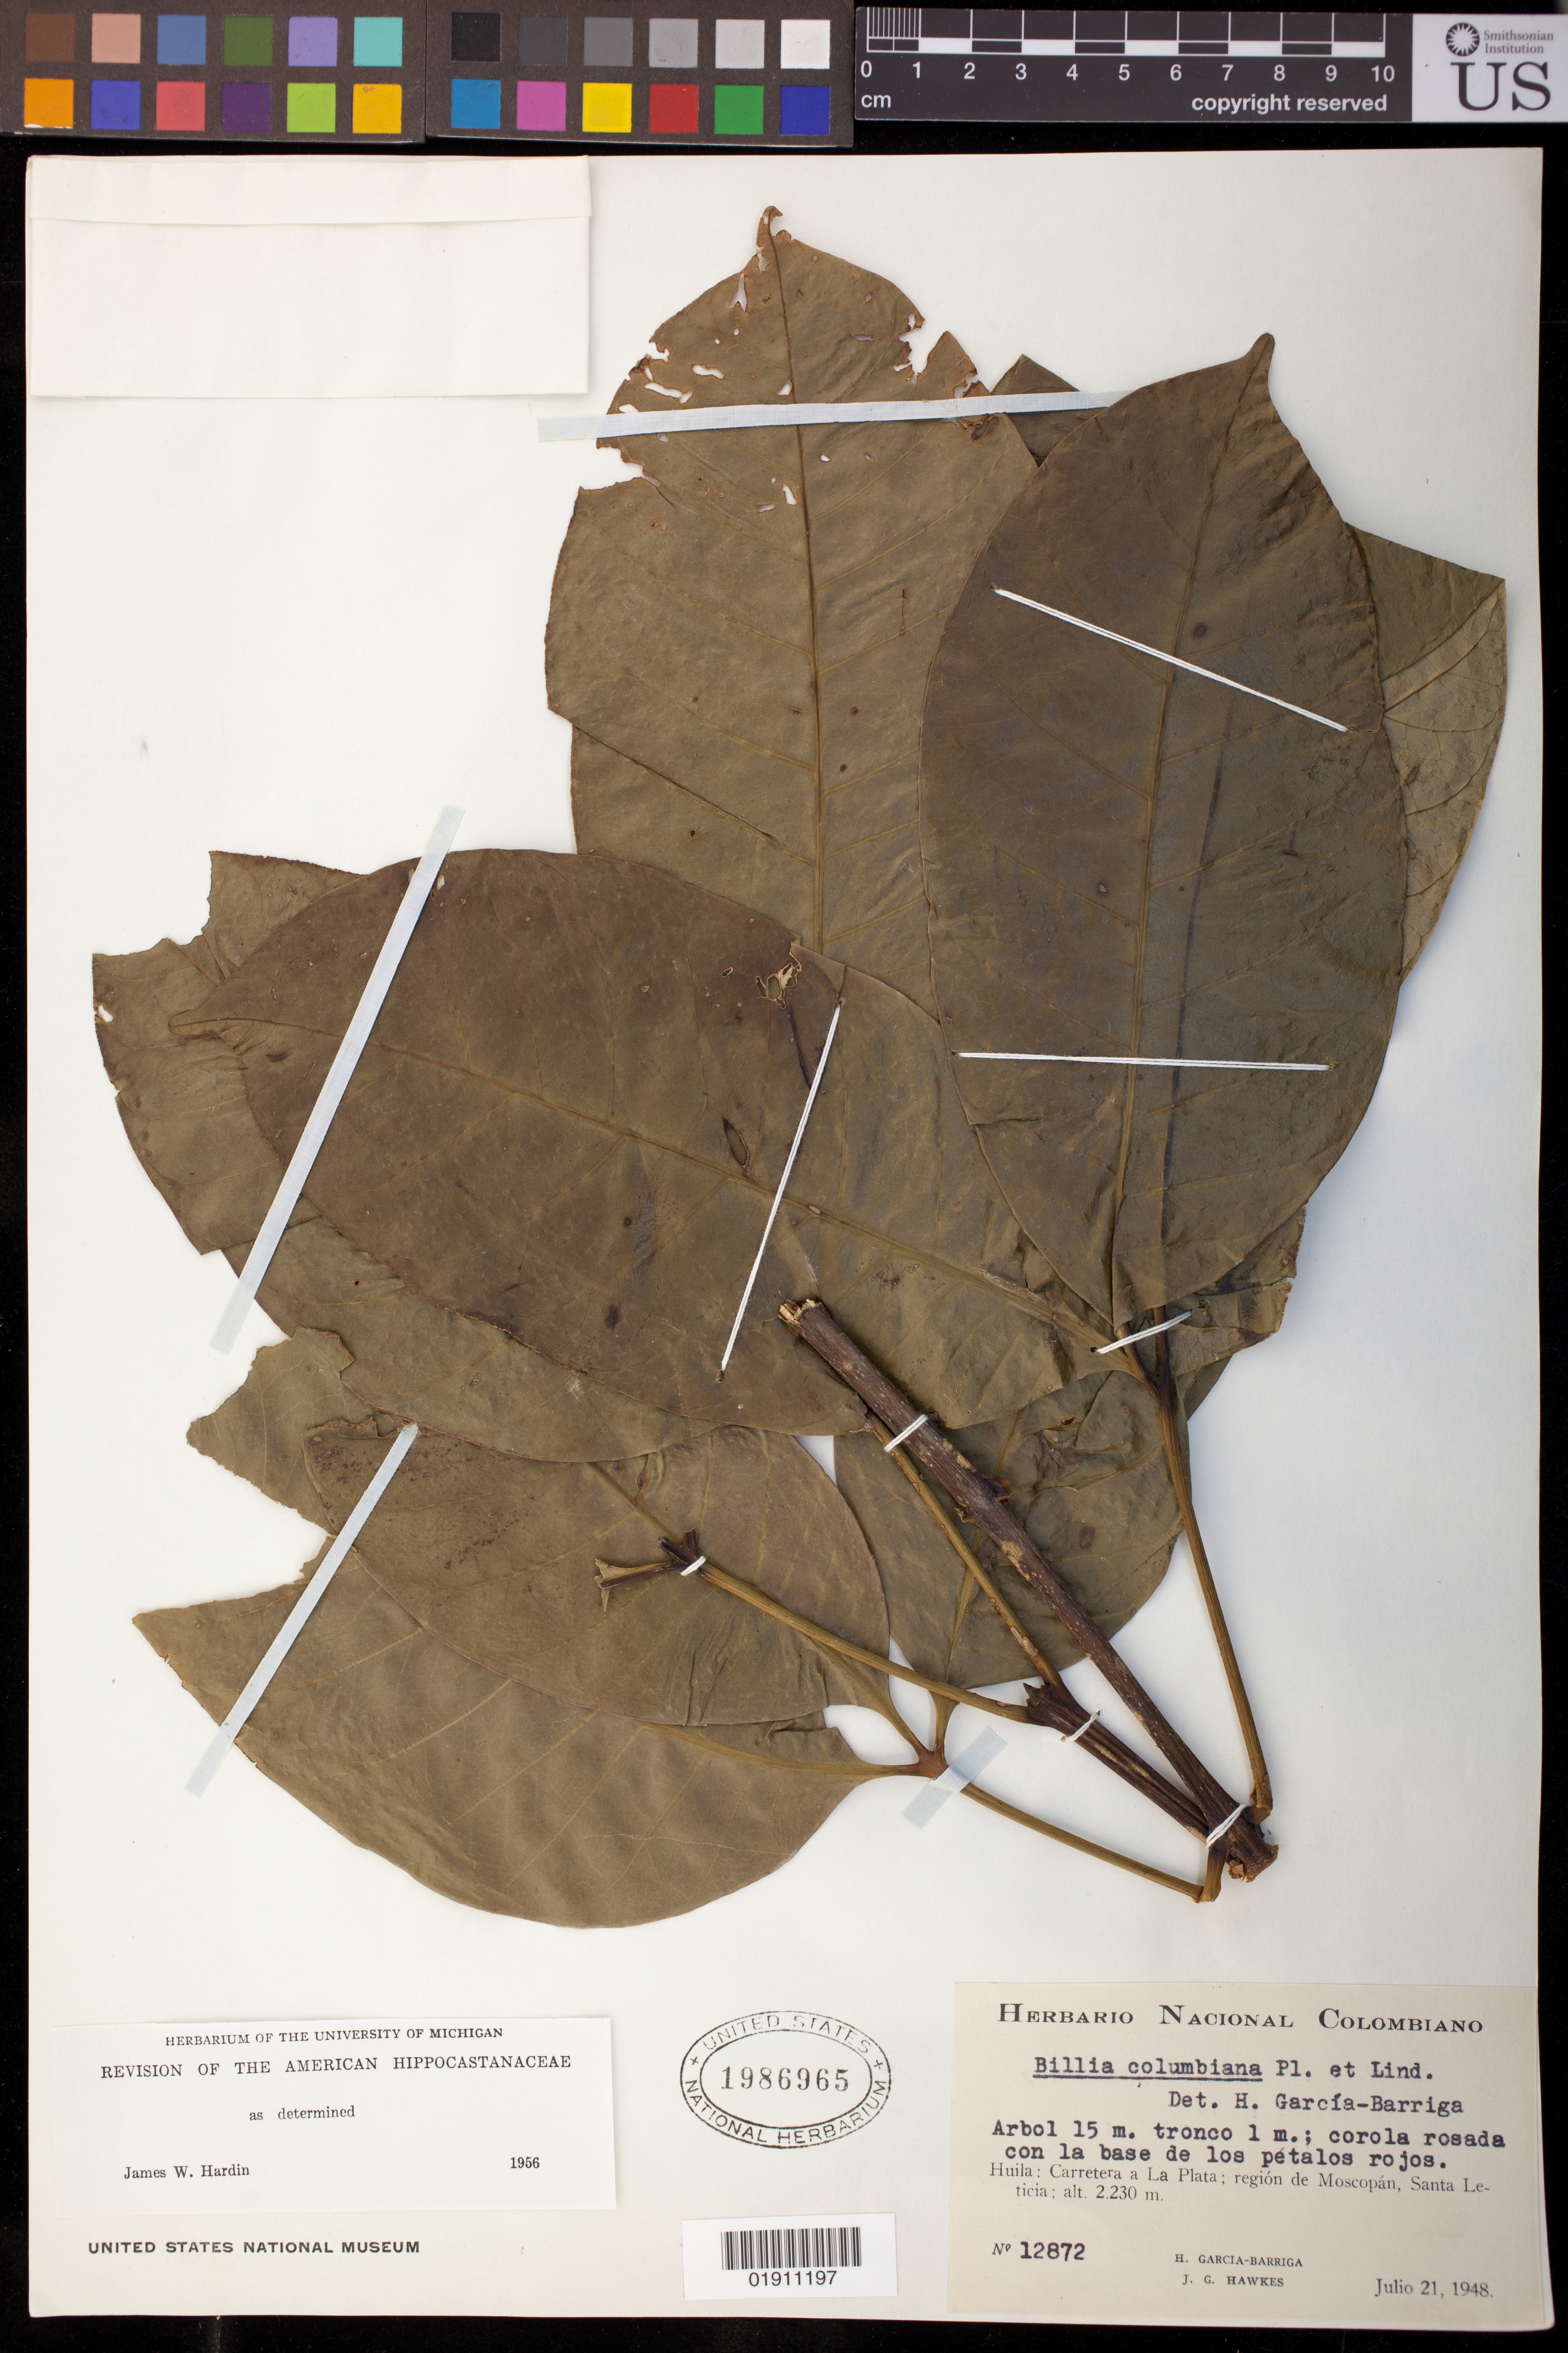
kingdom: Plantae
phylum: Tracheophyta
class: Magnoliopsida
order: Sapindales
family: Sapindaceae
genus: Billia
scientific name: Billia rosea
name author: (Planch. & Linden) C. Ulloa & P.M. Jørg.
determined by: Acevedo-Rodríguez, P., (BOT), Smithsonian Institution - National Museum of Natural History (UNITED STATES)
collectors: H. García Barriga & J. G. Hawkes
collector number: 12872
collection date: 1948-07-21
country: Colombia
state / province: Cauca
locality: Huila: Carretera a La Plata: region de Moscopan, Santa Leticia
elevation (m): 2230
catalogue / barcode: US 1986965